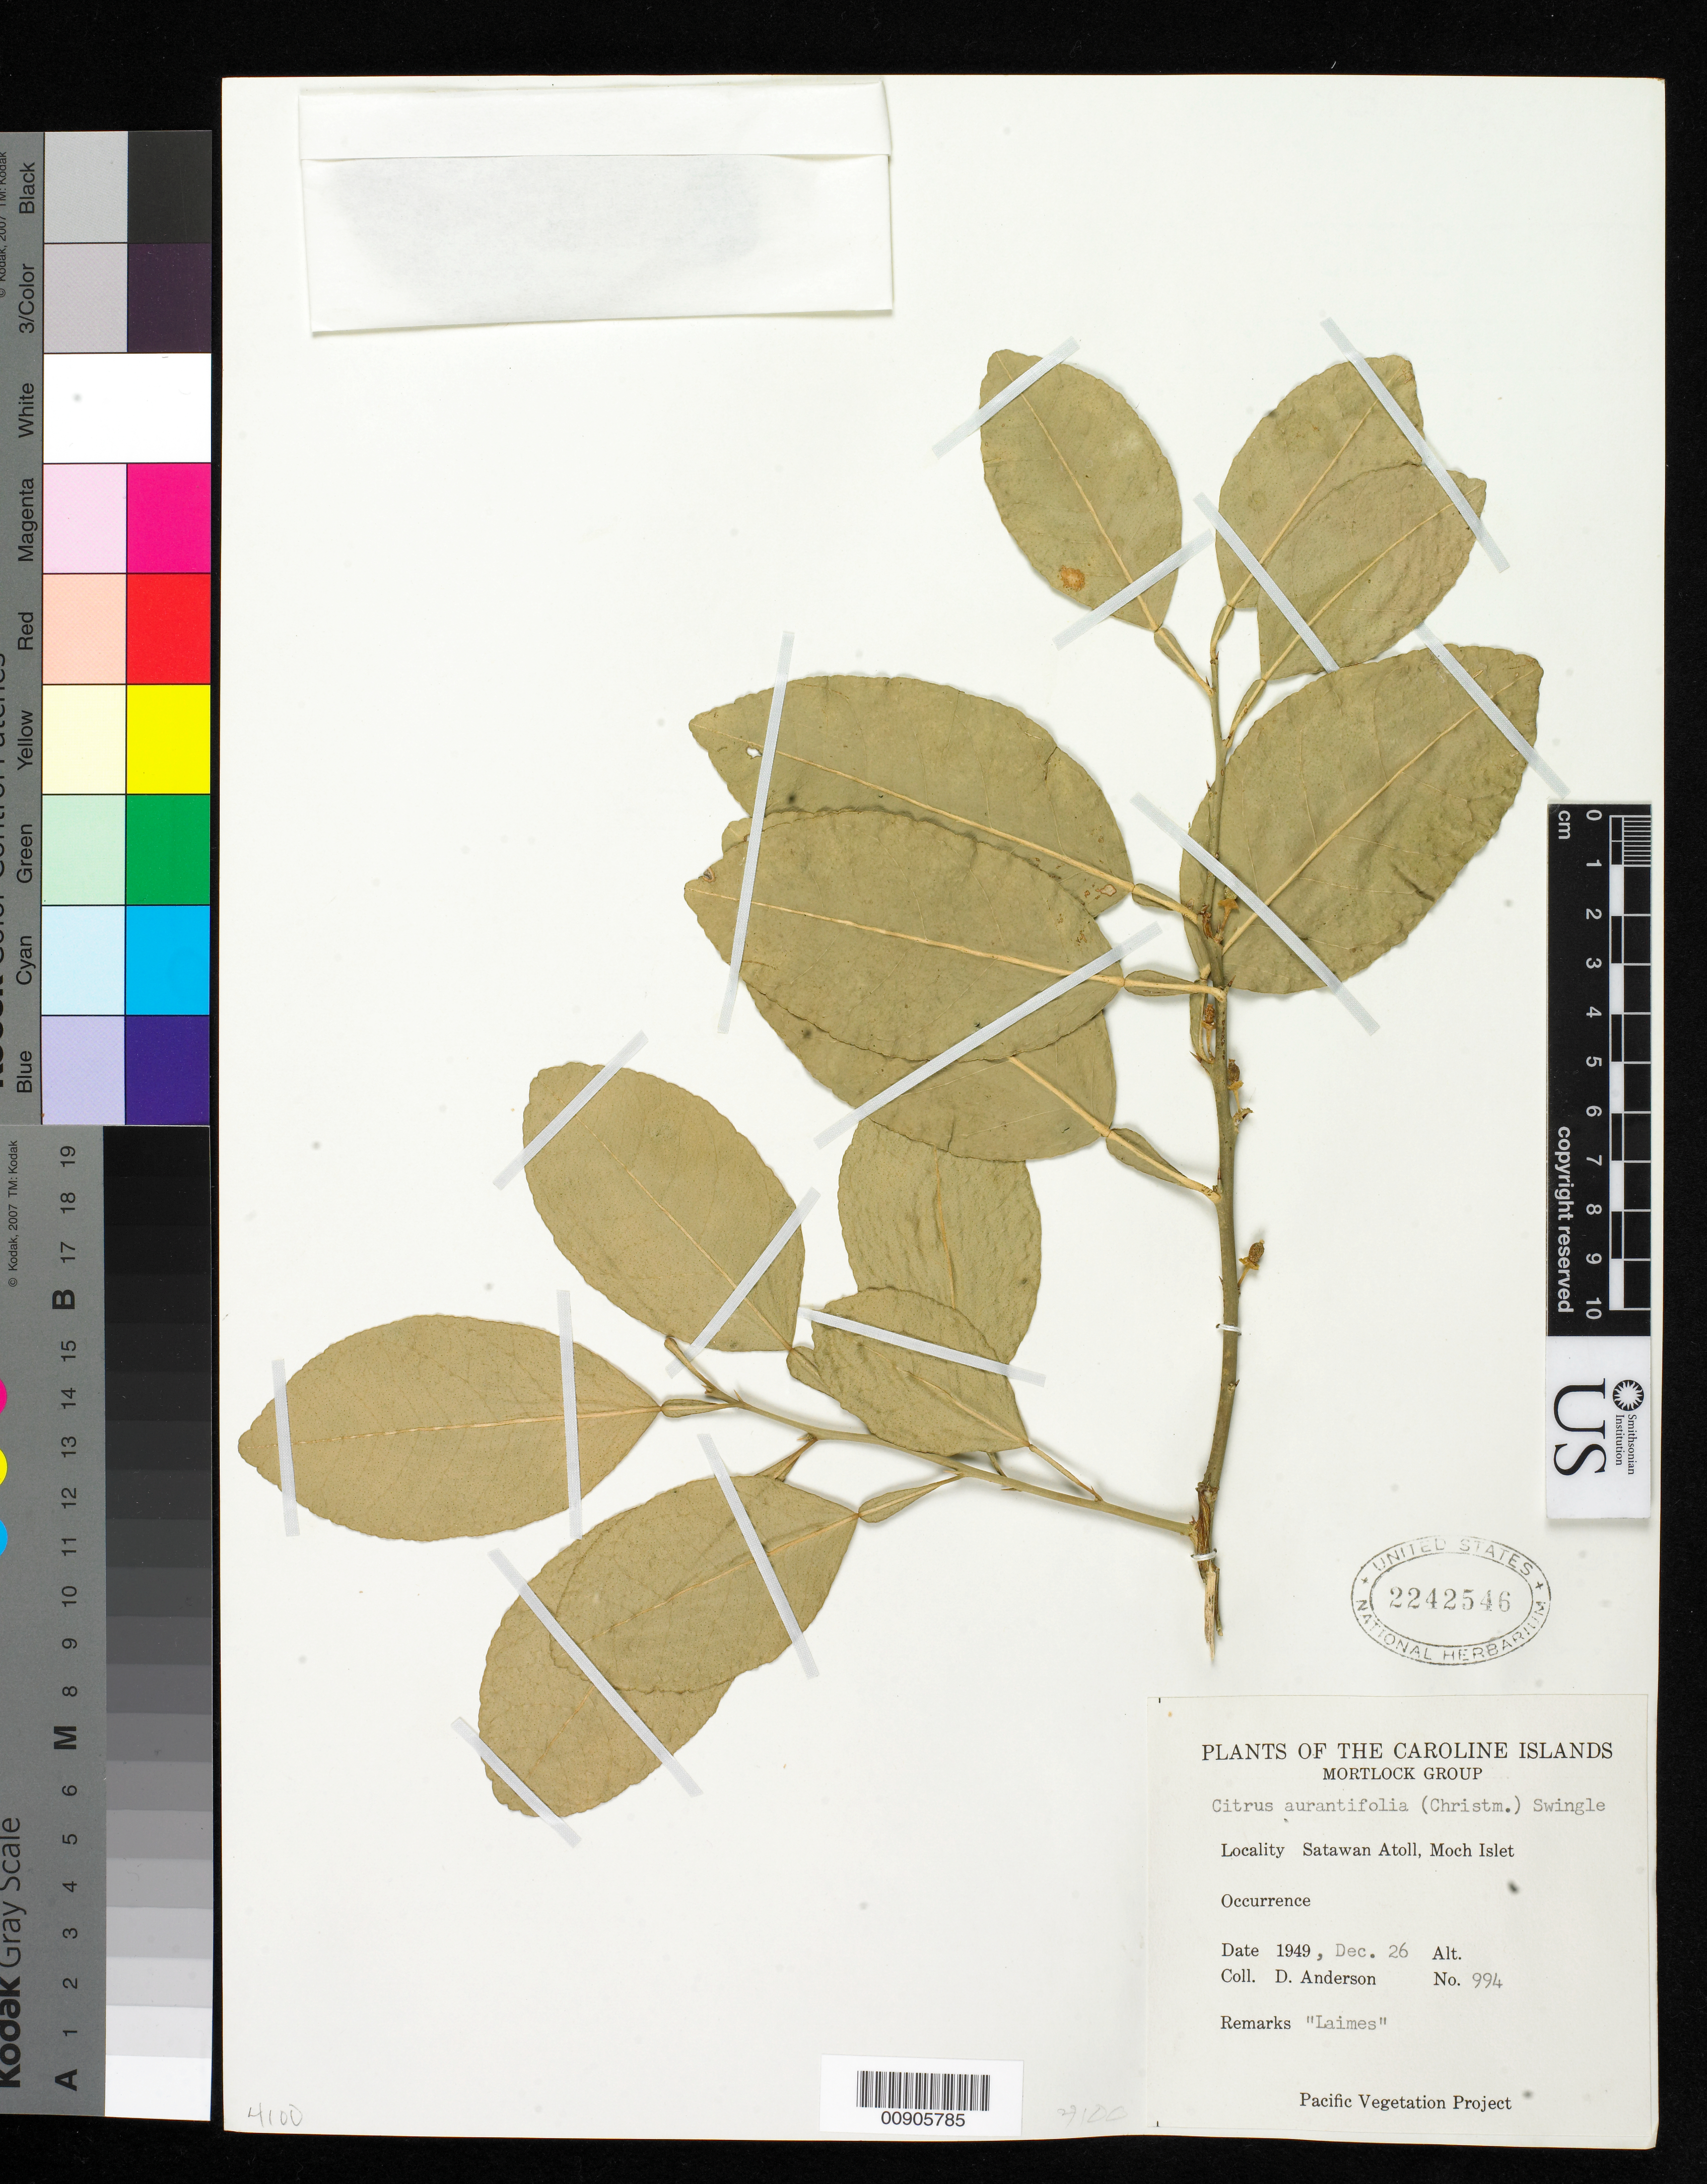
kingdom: Plantae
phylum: Tracheophyta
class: Magnoliopsida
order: Sapindales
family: Rutaceae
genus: Citrus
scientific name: Citrus x aurantifolia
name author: (Christm.) Swingle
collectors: D. Anderson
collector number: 994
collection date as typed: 26 Dec 1949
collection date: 1949-12-26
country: Micronesia, Federated States of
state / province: Truk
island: Satawan Atoll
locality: Moch Islet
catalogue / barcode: US 2242546